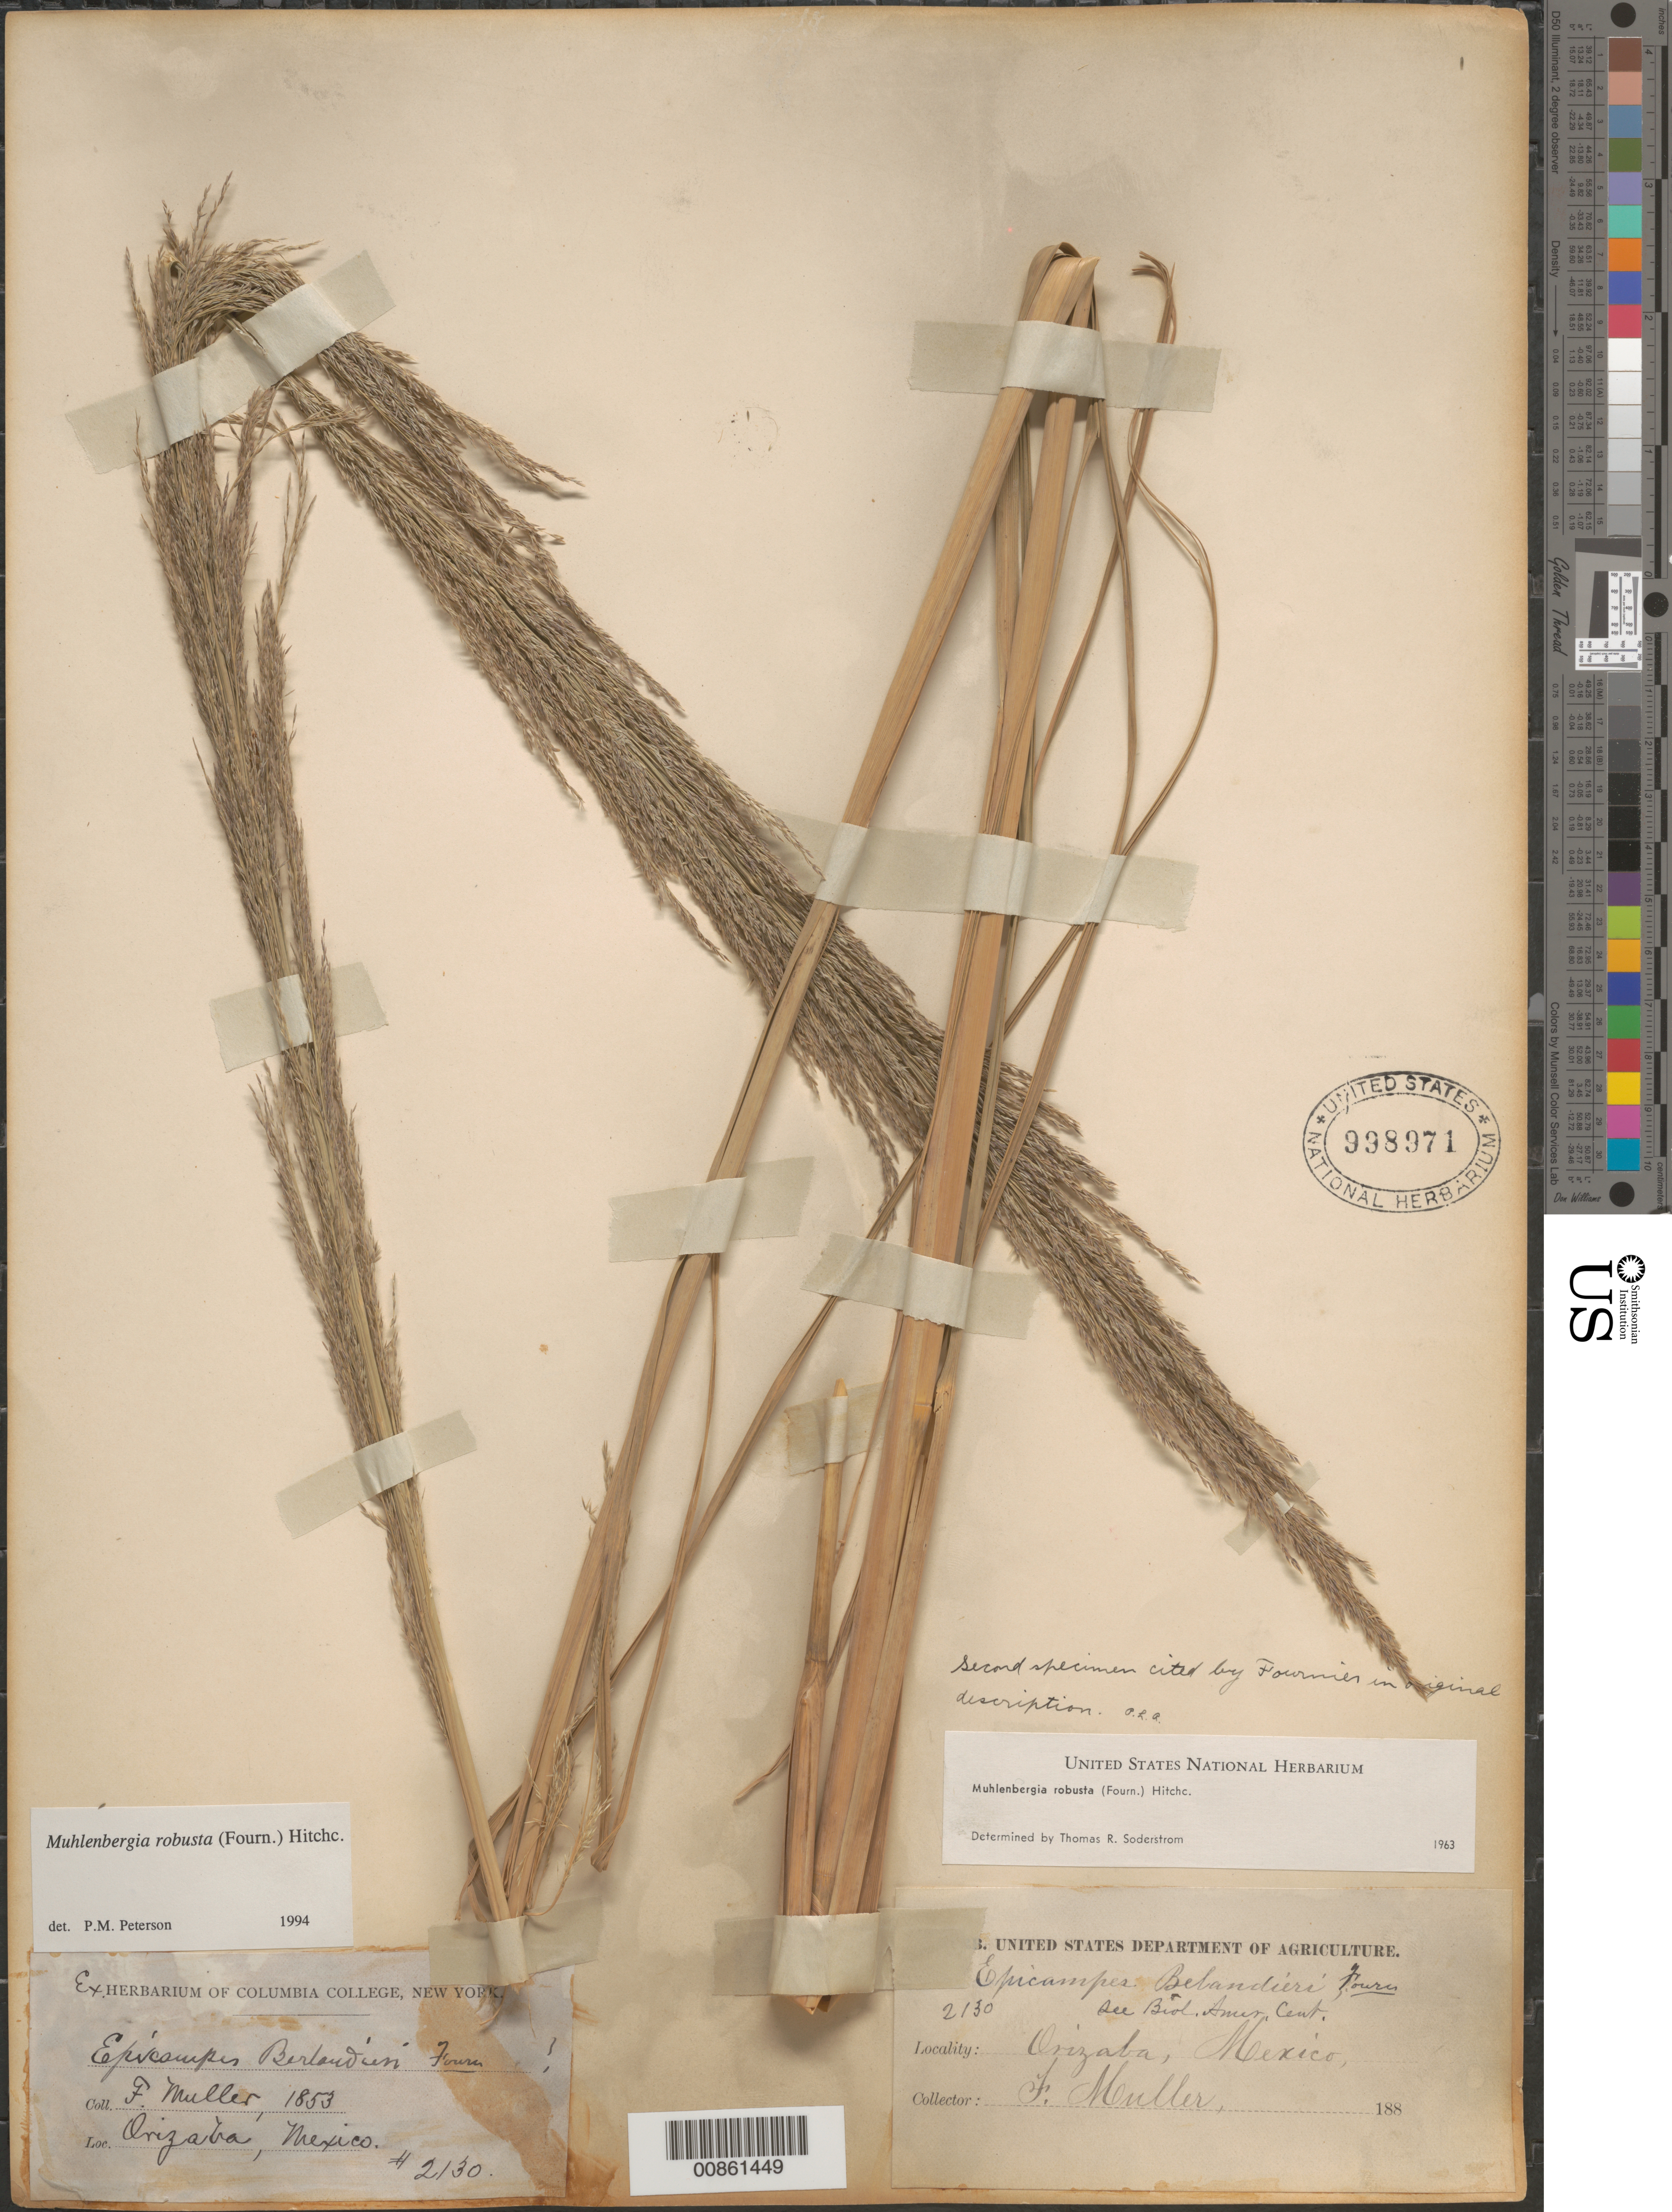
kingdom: Plantae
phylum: Tracheophyta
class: Liliopsida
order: Poales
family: Poaceae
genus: Muhlenbergia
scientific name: Muhlenbergia robusta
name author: (E. Fourn.) Hitchc.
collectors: F. Müller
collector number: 2130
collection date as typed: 1853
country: Mexico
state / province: Veracruz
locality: Orizaba, Mex.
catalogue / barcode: US 998971